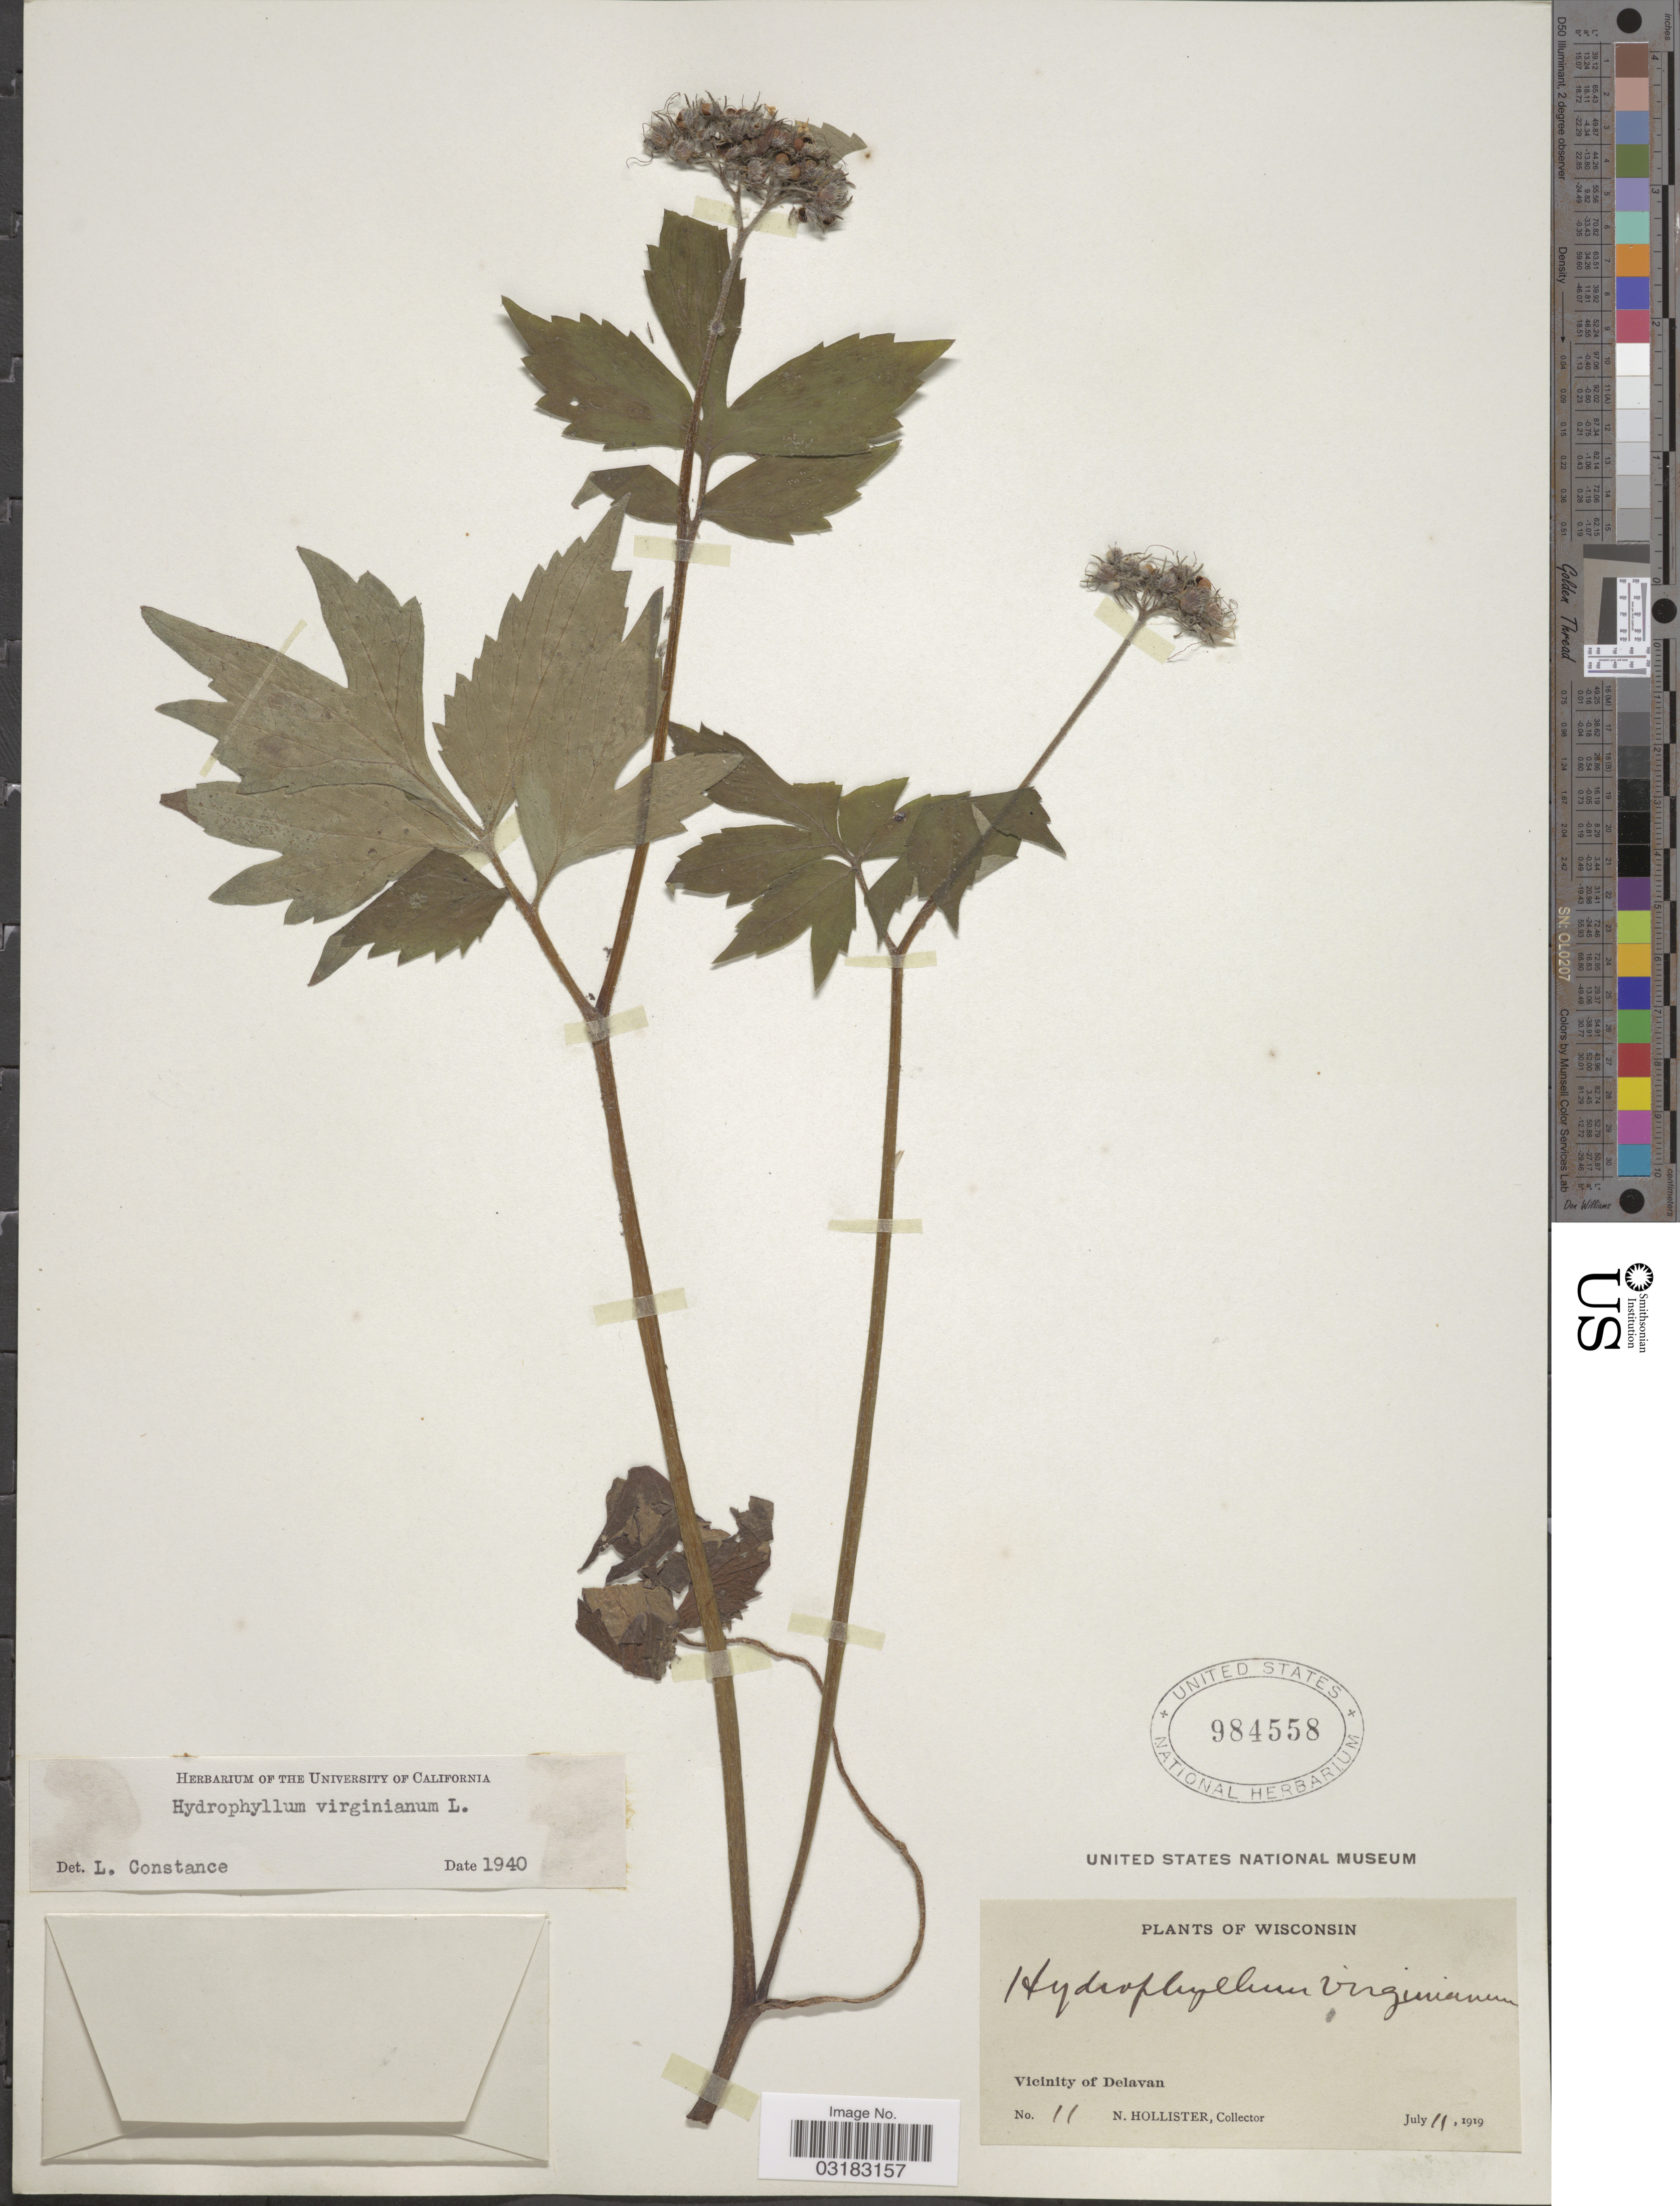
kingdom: Plantae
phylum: Tracheophyta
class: Magnoliopsida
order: Boraginales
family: Hydrophyllaceae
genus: Hydrophyllum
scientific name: Hydrophyllum virginianum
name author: L.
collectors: N. Hollister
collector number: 11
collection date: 1919-07-11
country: United States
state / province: Wisconsin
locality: Vicinity of Delavan.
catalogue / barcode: US 984558